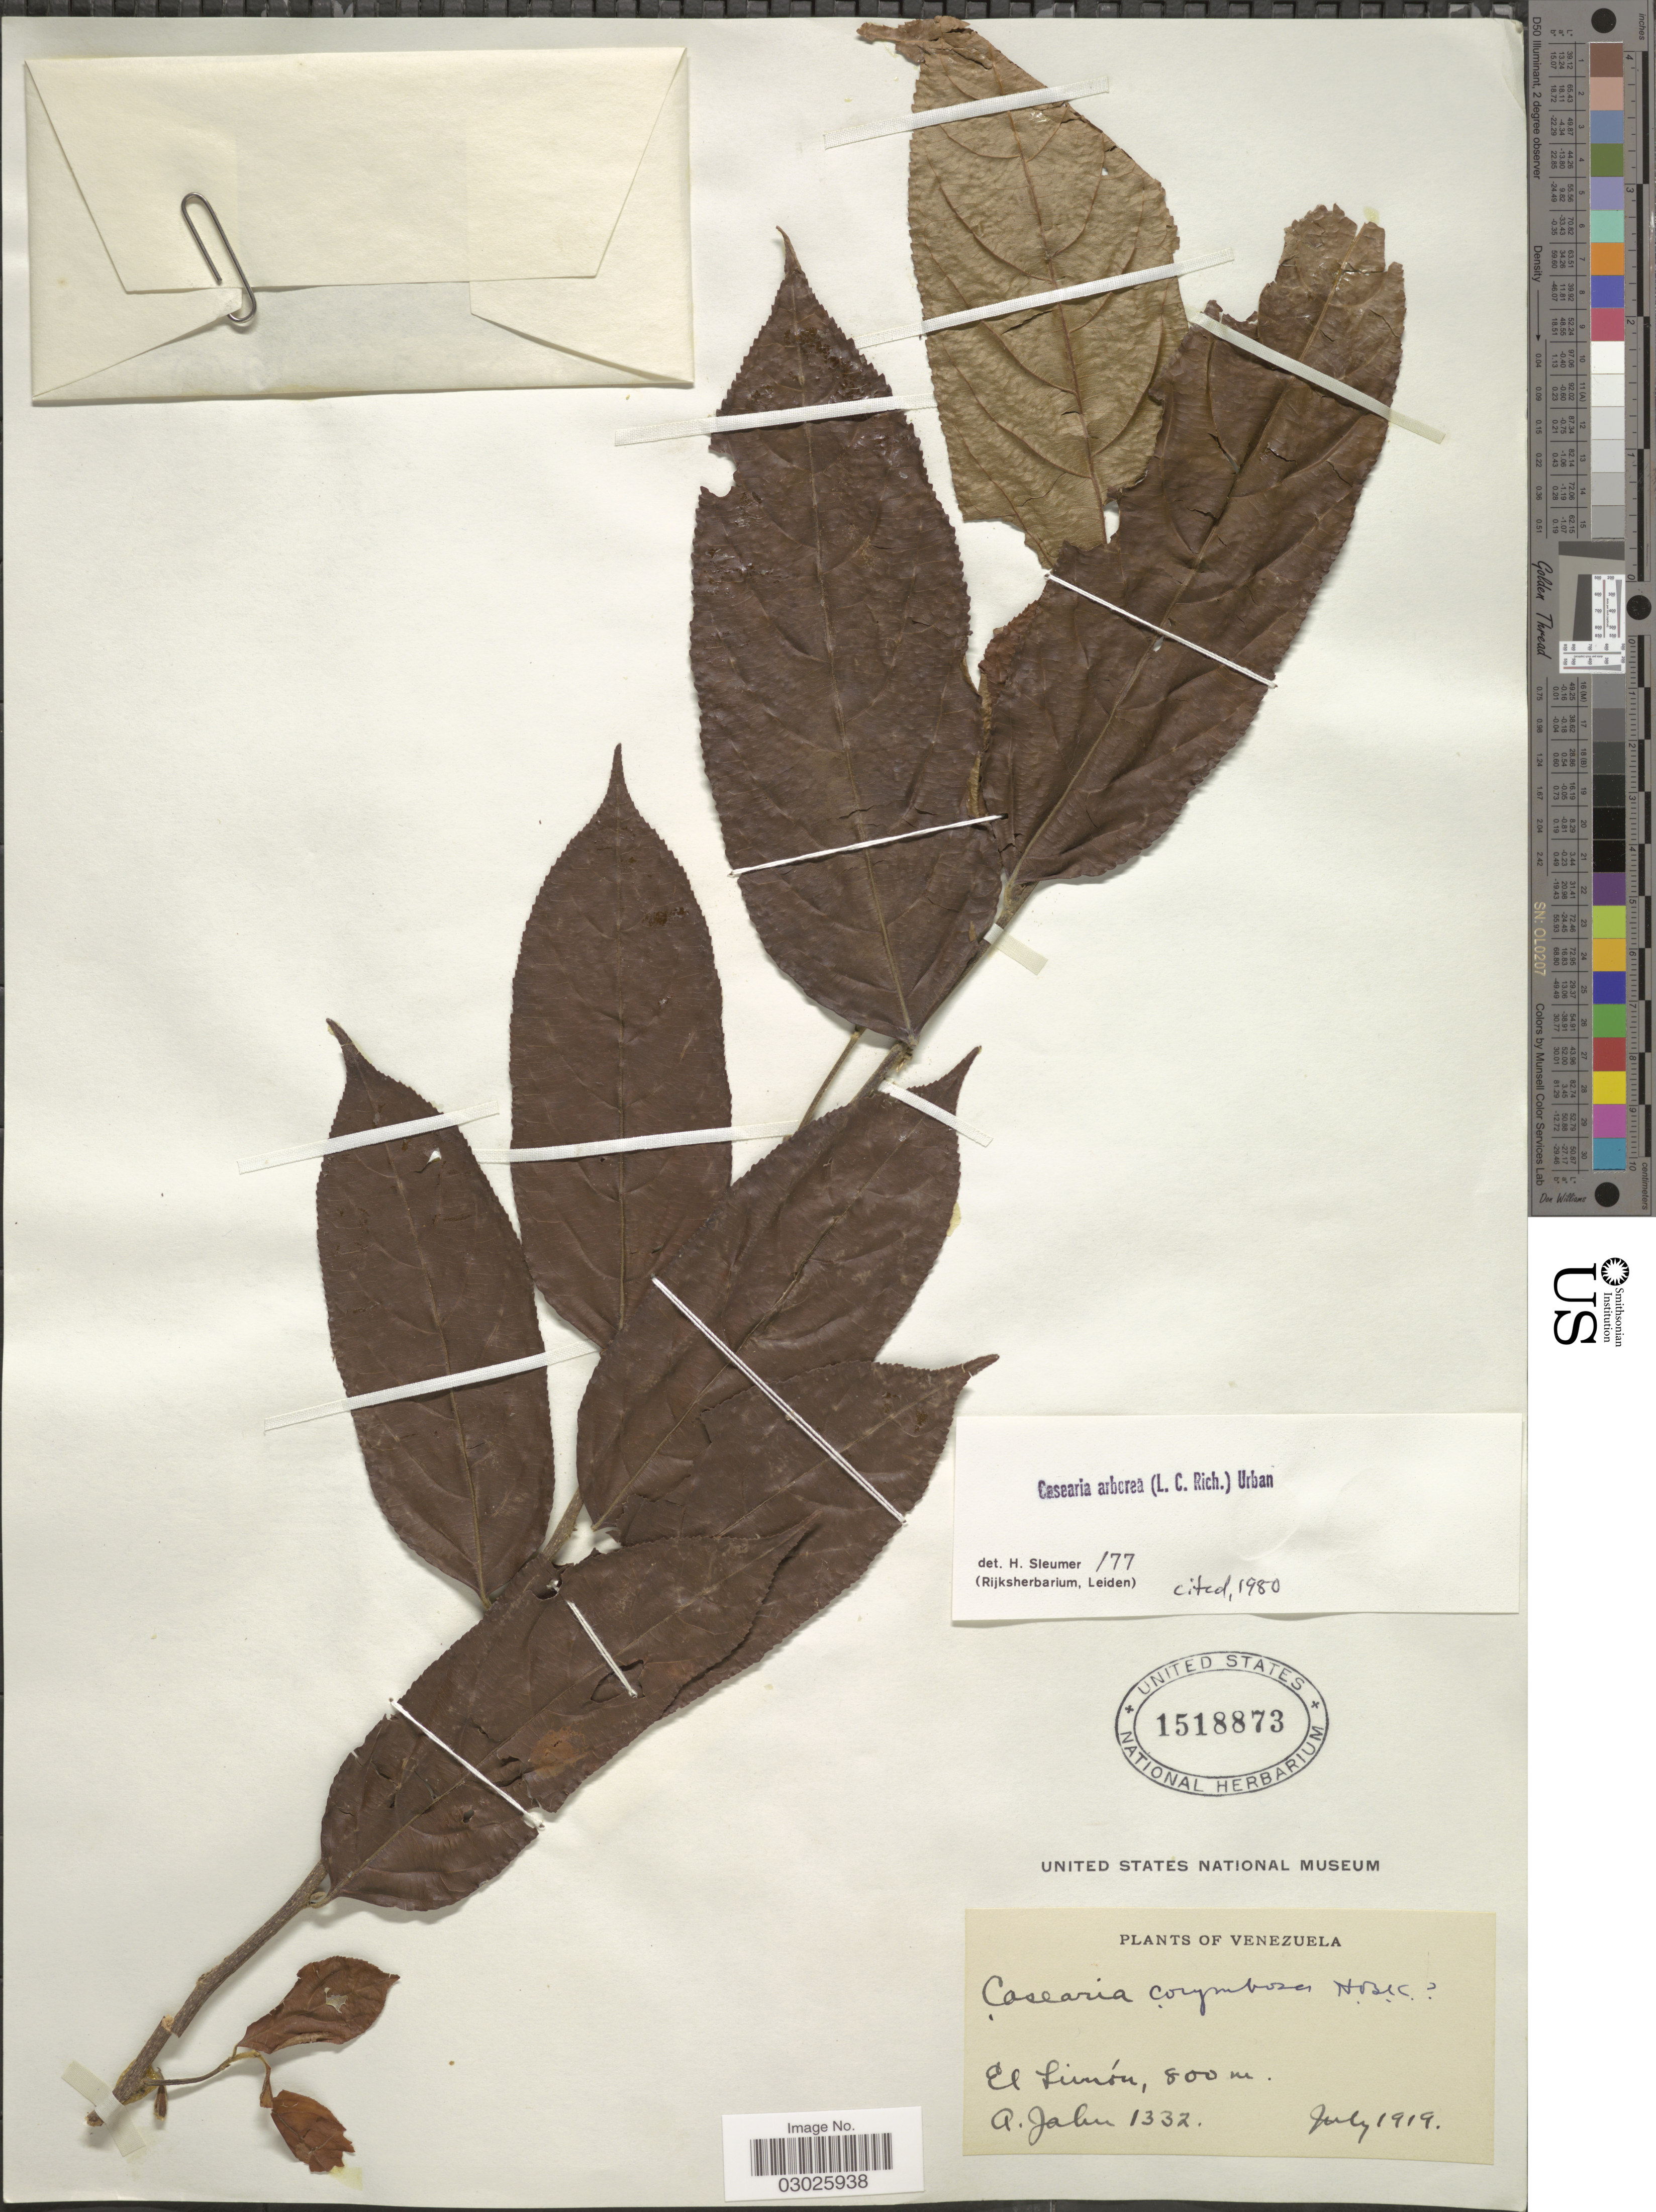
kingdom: Plantae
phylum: Tracheophyta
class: Magnoliopsida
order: Malpighiales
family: Salicaceae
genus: Casearia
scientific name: Casearia arborea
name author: (Rich.) Urb.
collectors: A. Jalin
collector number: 1332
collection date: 1919-07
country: Venezuela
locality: El Limón.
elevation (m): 800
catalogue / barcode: US 1518873